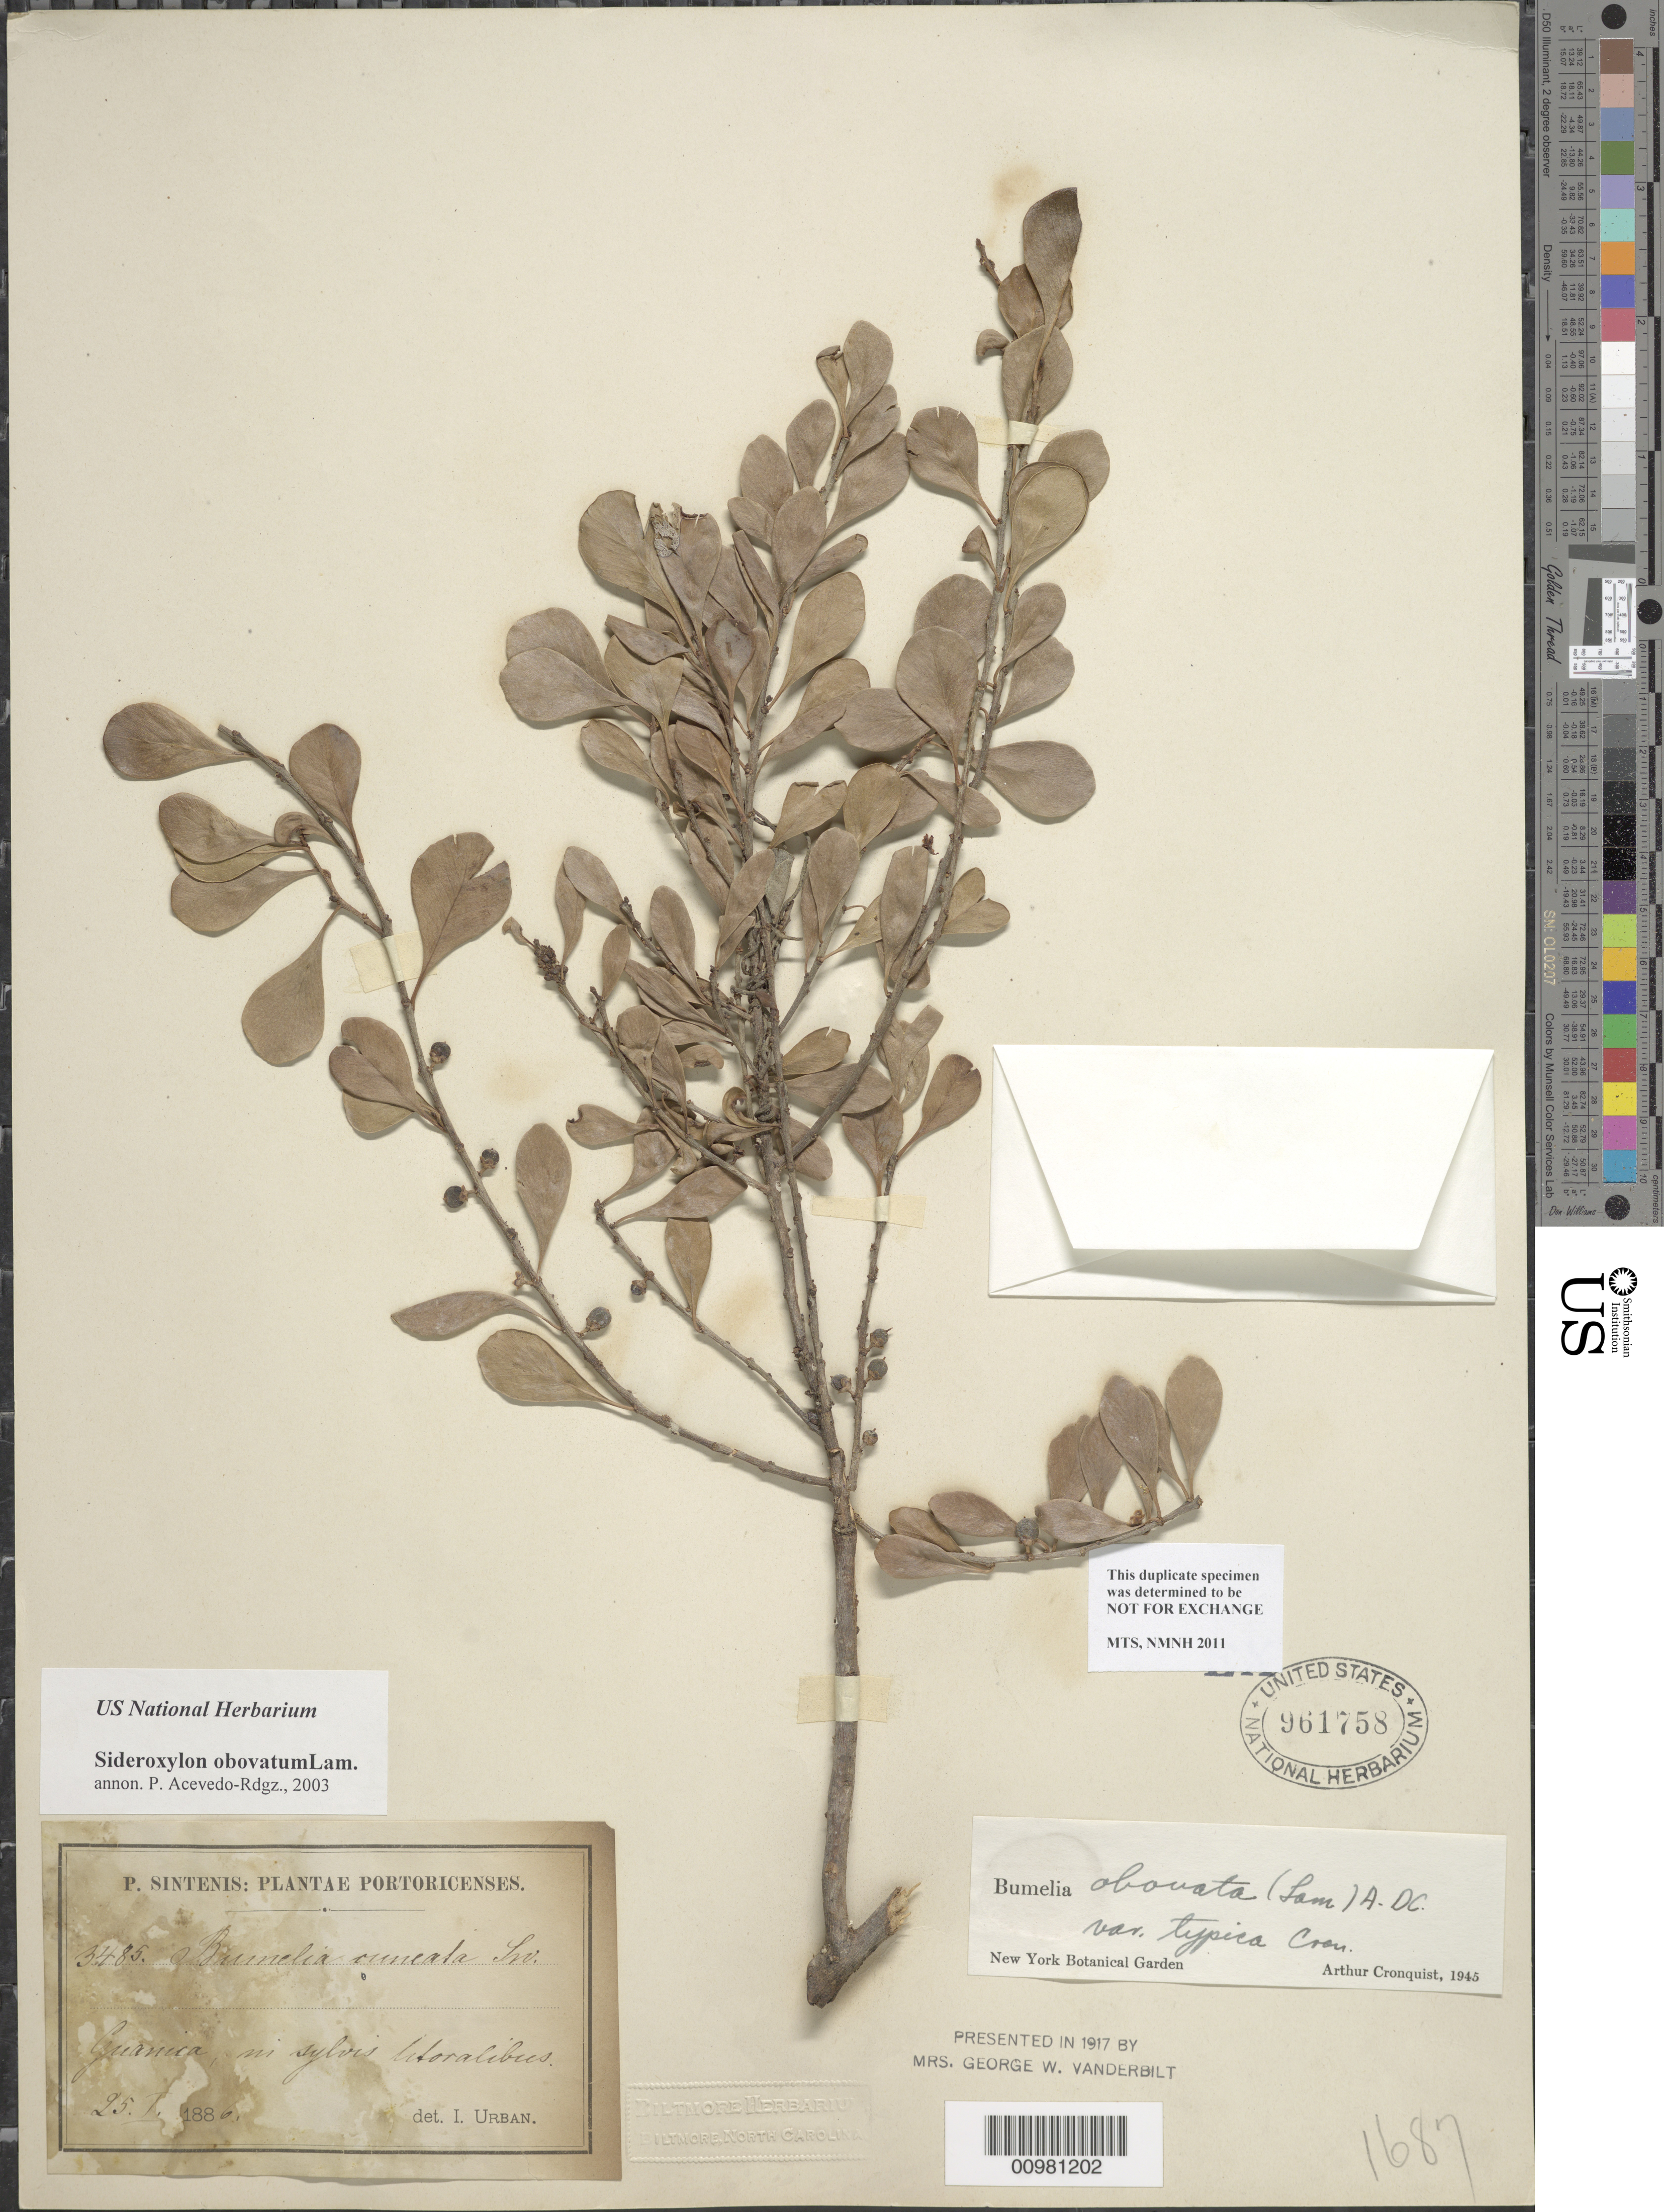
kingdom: Plantae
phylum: Tracheophyta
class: Magnoliopsida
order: Ericales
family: Sapotaceae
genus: Sideroxylon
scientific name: Sideroxylon obovatum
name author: Lam.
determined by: Acevedo-Rodríguez, P., (BOT), Smithsonian Institution - National Museum of Natural History (UNITED STATES)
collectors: P. Sintenis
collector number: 3485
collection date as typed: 25 Jan 1886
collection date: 1886-01-25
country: Puerto Rico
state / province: Guánica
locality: Guanica, in sylvis litoralibus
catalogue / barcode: US 63518